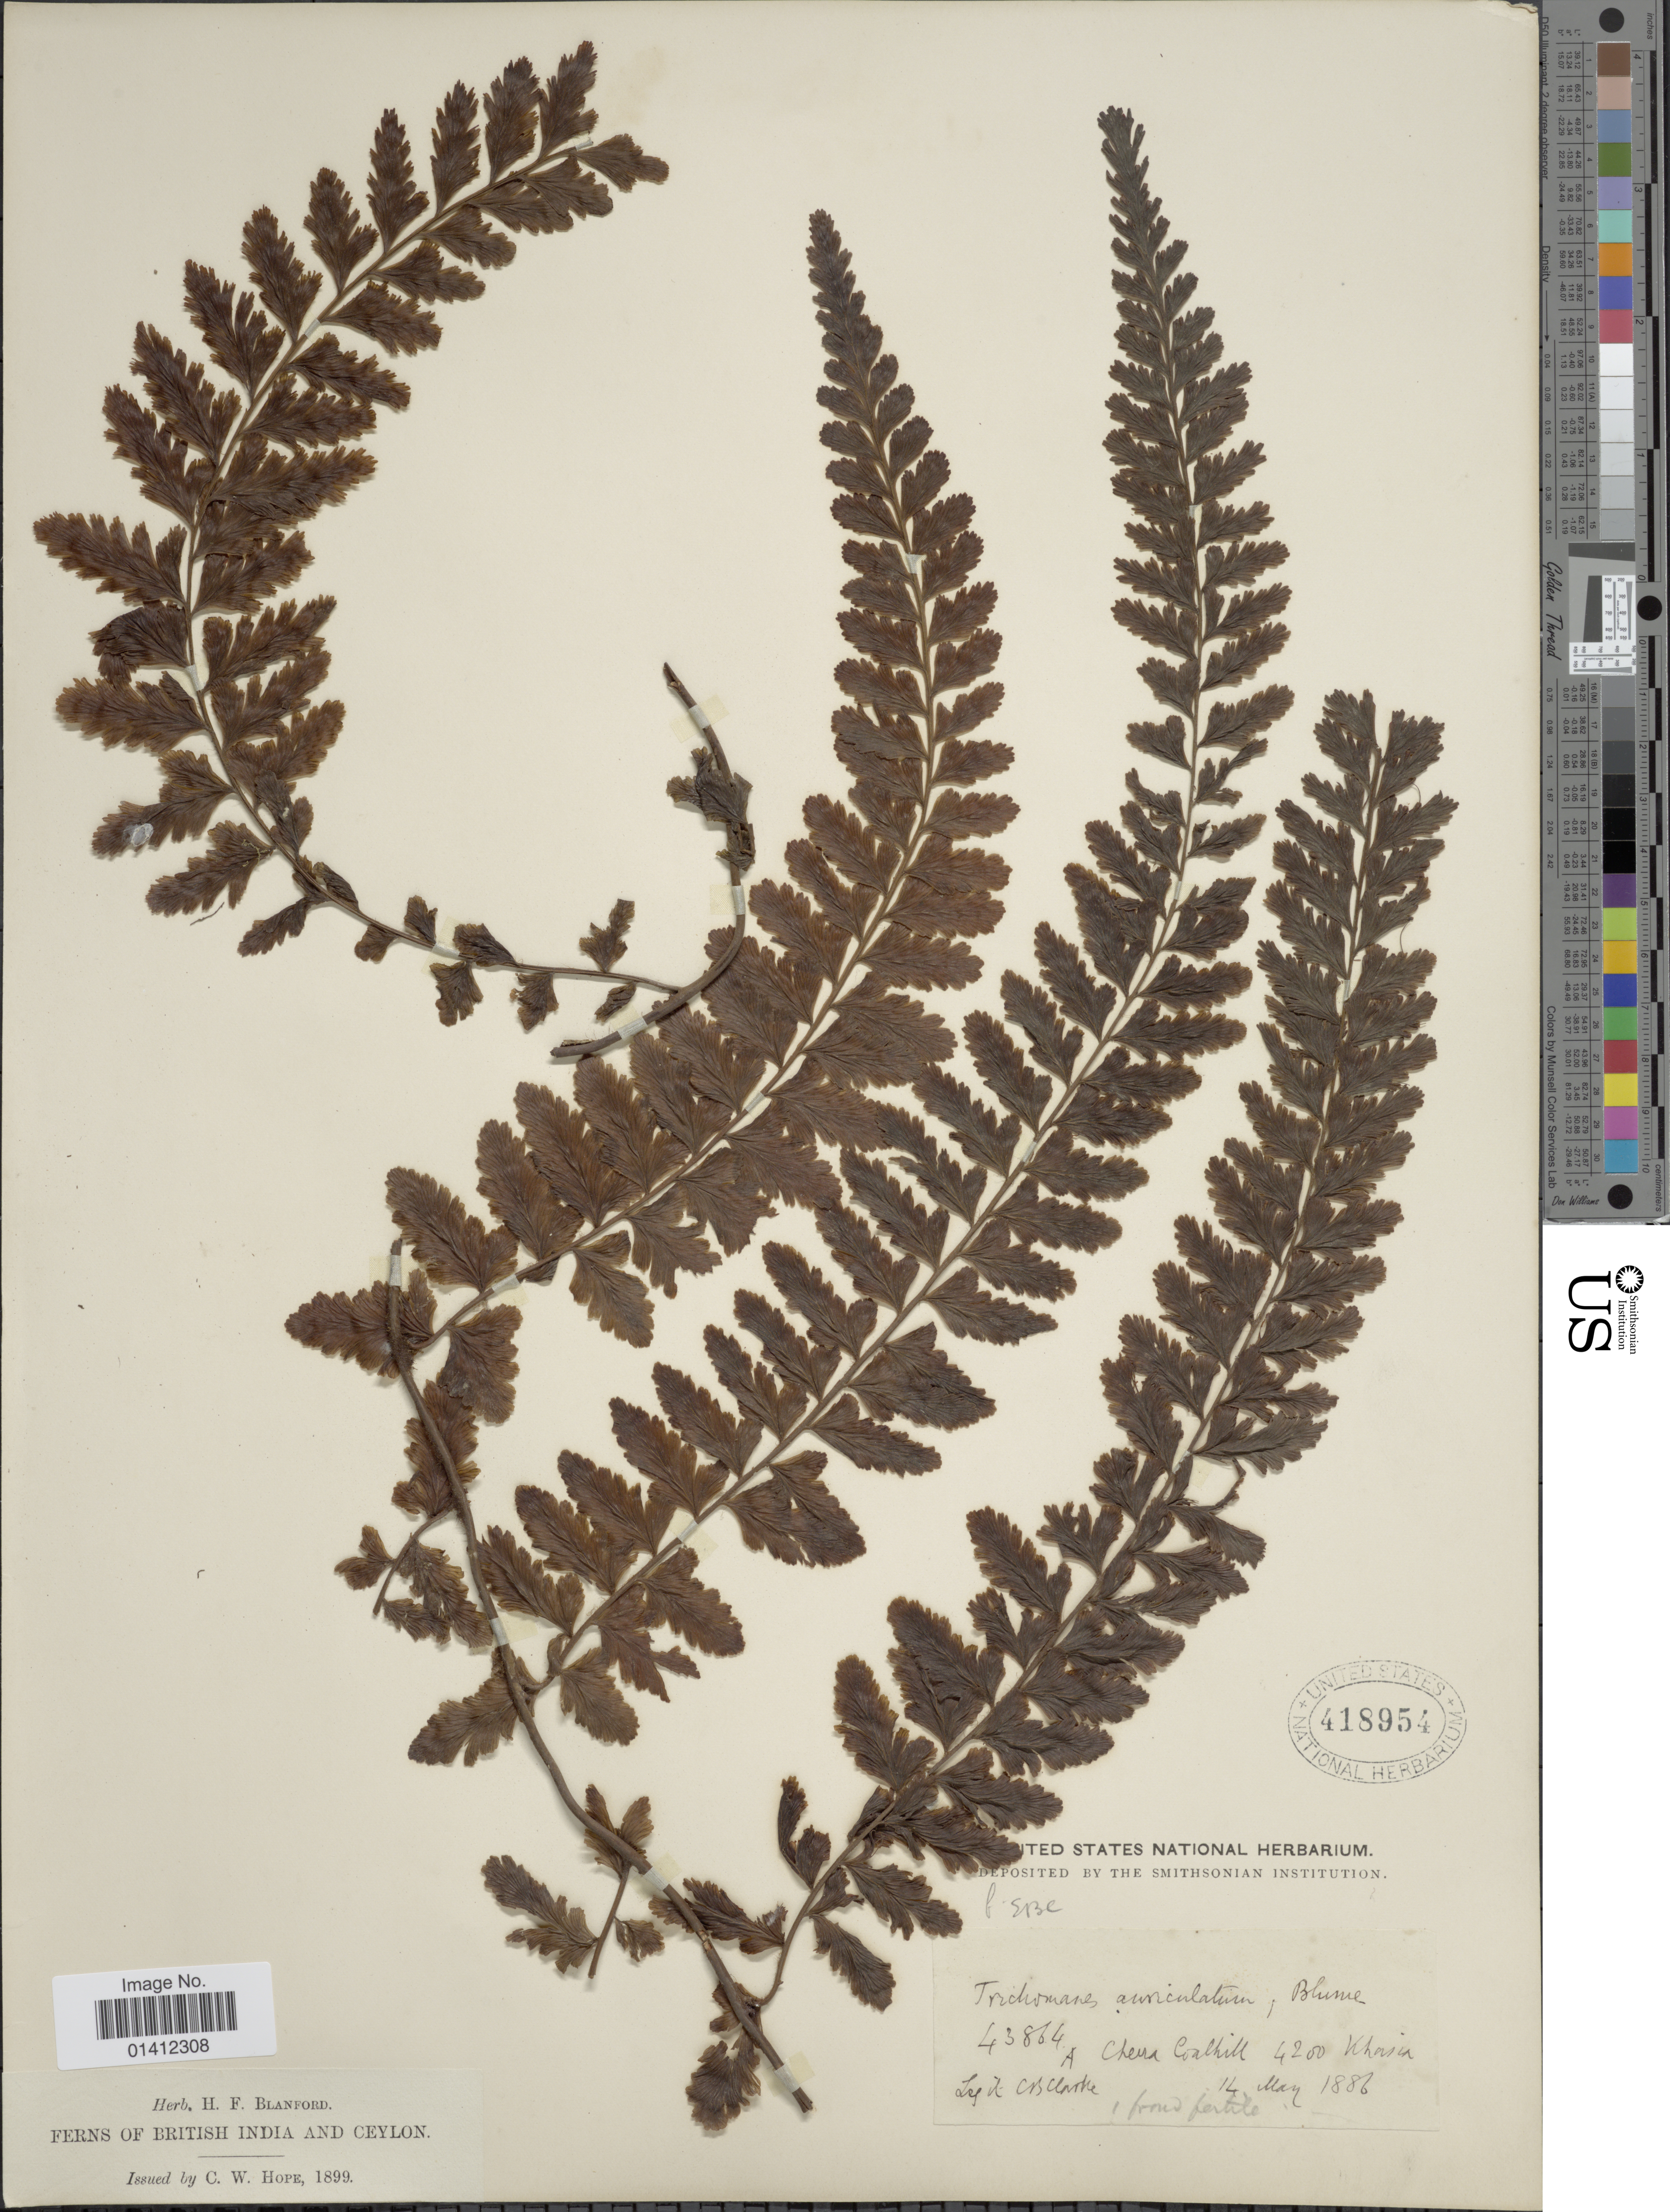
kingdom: Plantae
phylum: Tracheophyta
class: Polypodiopsida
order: Hymenophyllales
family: Hymenophyllaceae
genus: Vandenboschia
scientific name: Vandenboschia auriculata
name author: (Blume) Copel.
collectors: C. B. Clarke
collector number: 43864 A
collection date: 1886-05-14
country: India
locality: British India and Ceylon. Cherra Coalhill 4200 Khasia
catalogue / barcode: US 418954